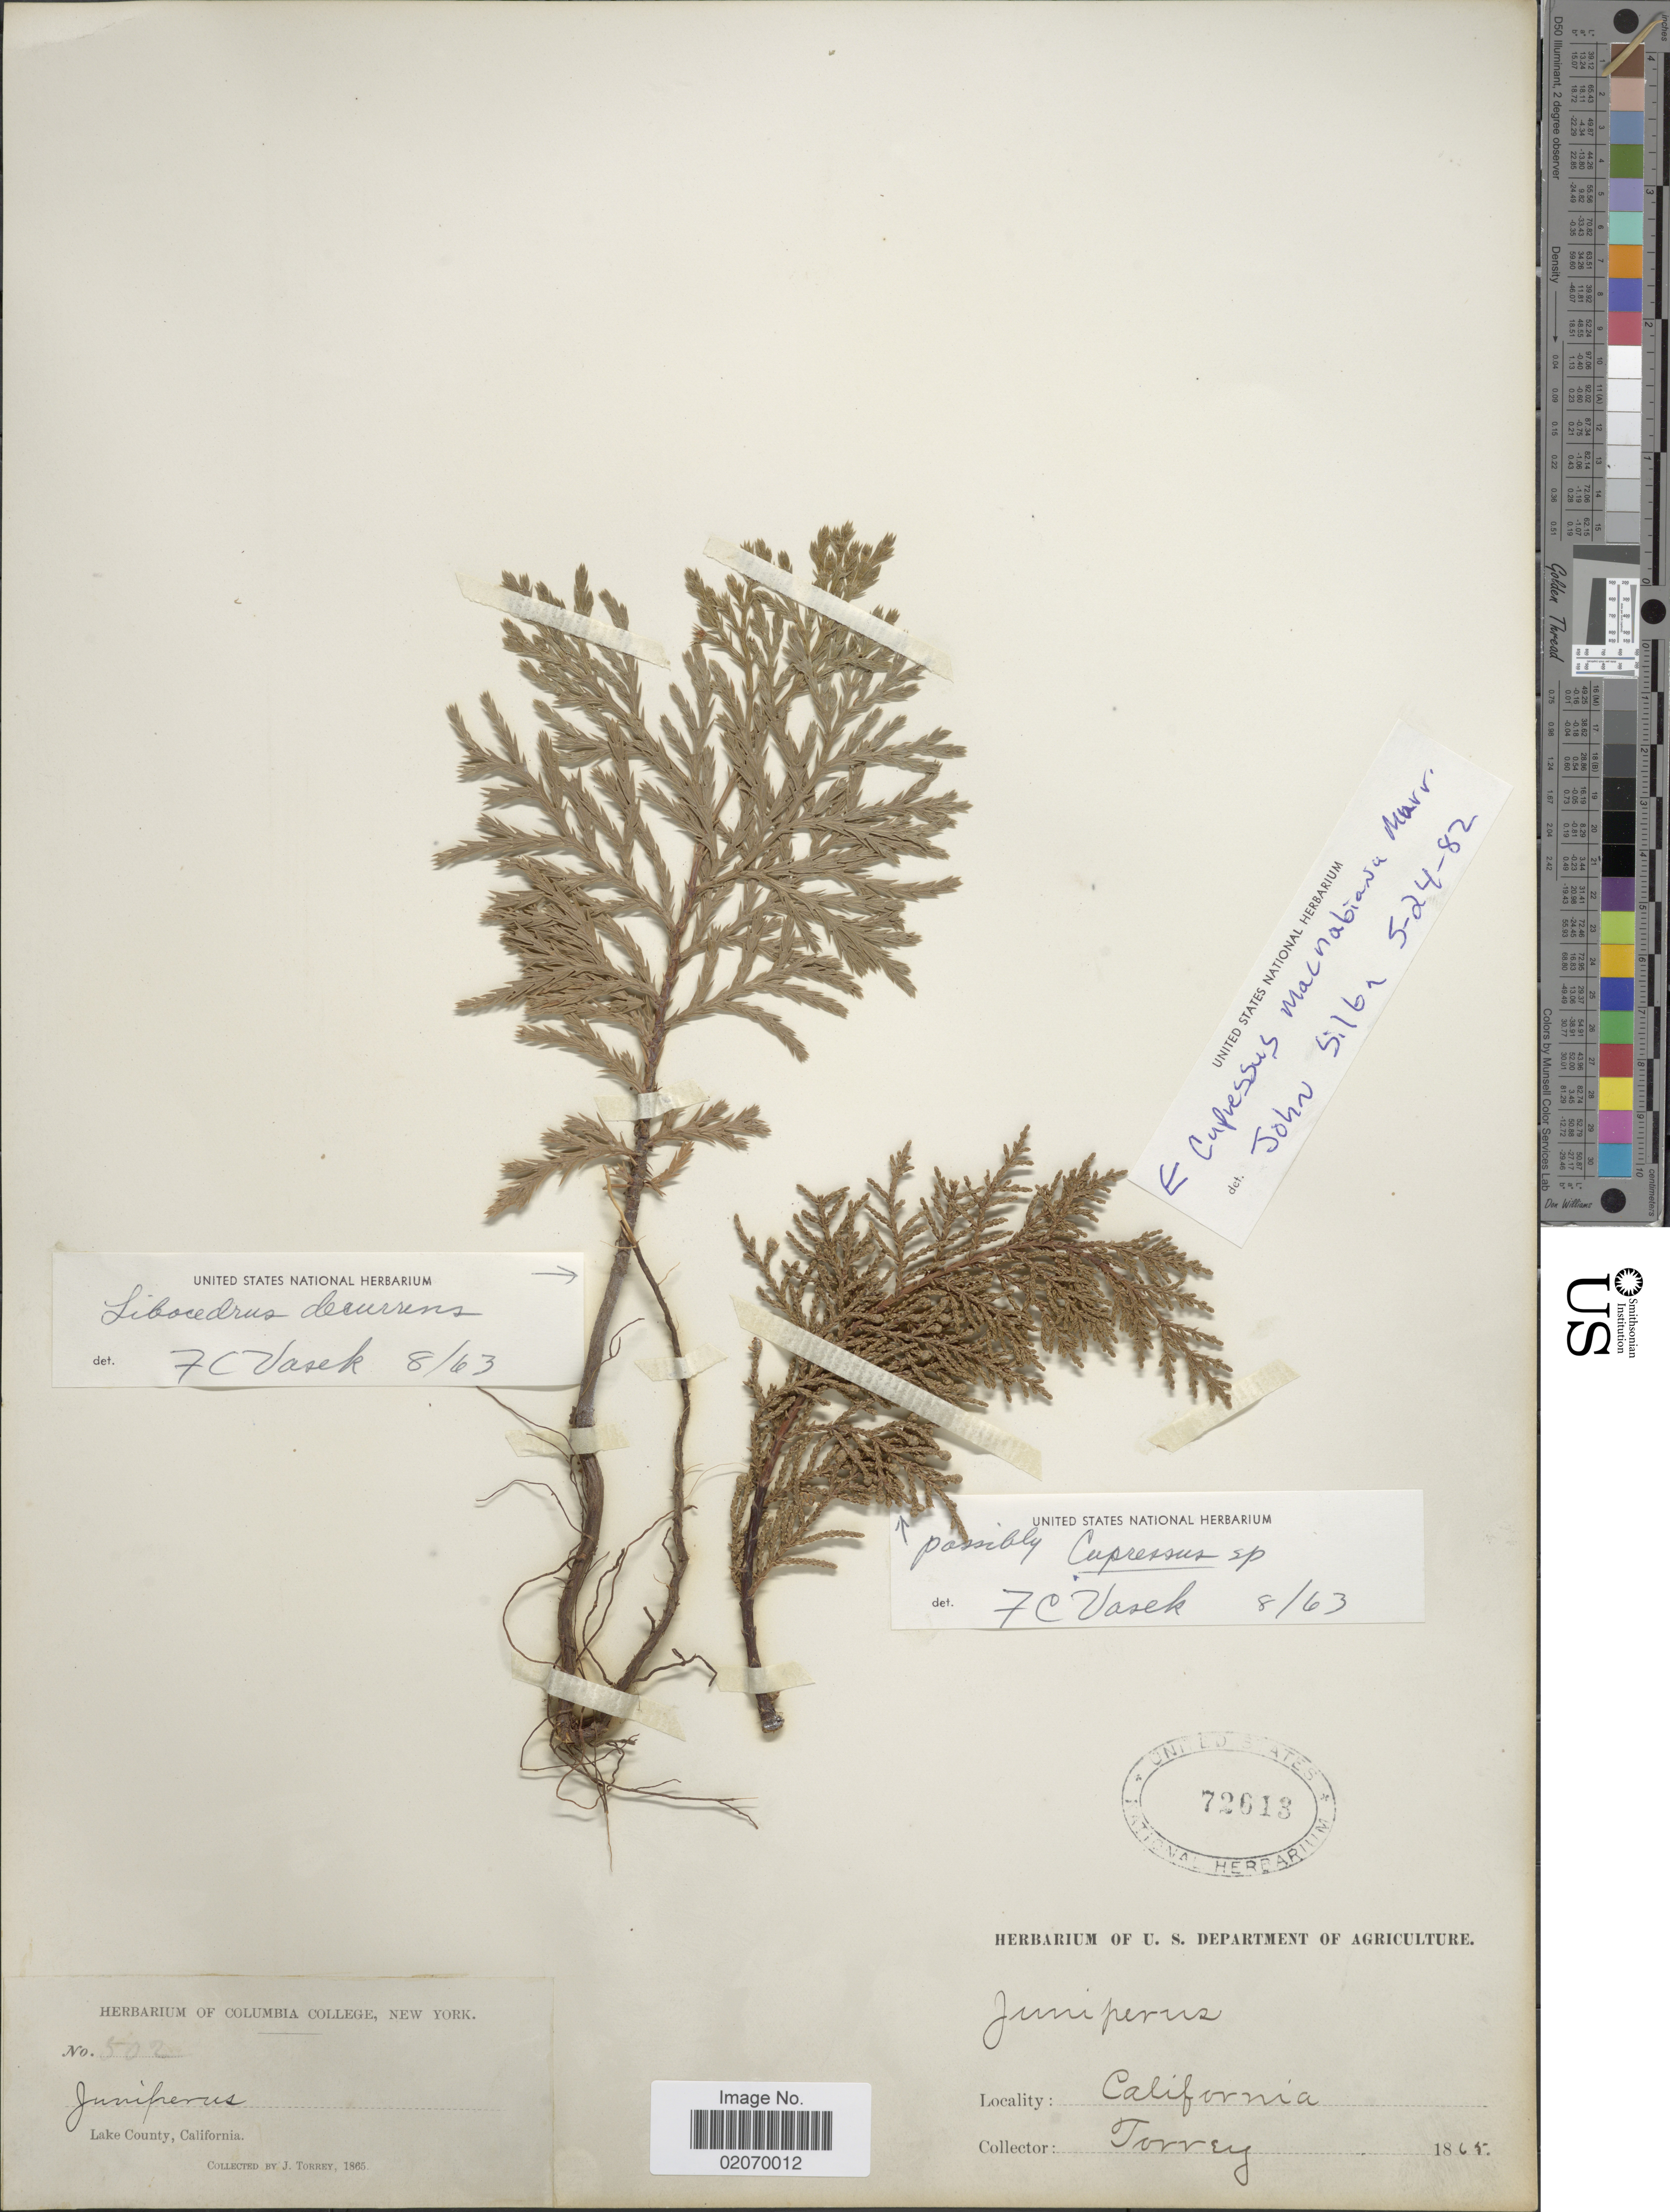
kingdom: Plantae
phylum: Tracheophyta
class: Pinopsida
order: Pinales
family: Cupressaceae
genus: Hesperocyparis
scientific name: Hesperocyparis sp.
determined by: (US) Smithsonian Institution - National Museum of Natural History - Department of Botany (UNITED STATES)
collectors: J. Torrey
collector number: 502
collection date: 1865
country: United States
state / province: California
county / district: Lake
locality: Lake County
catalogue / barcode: US 72613